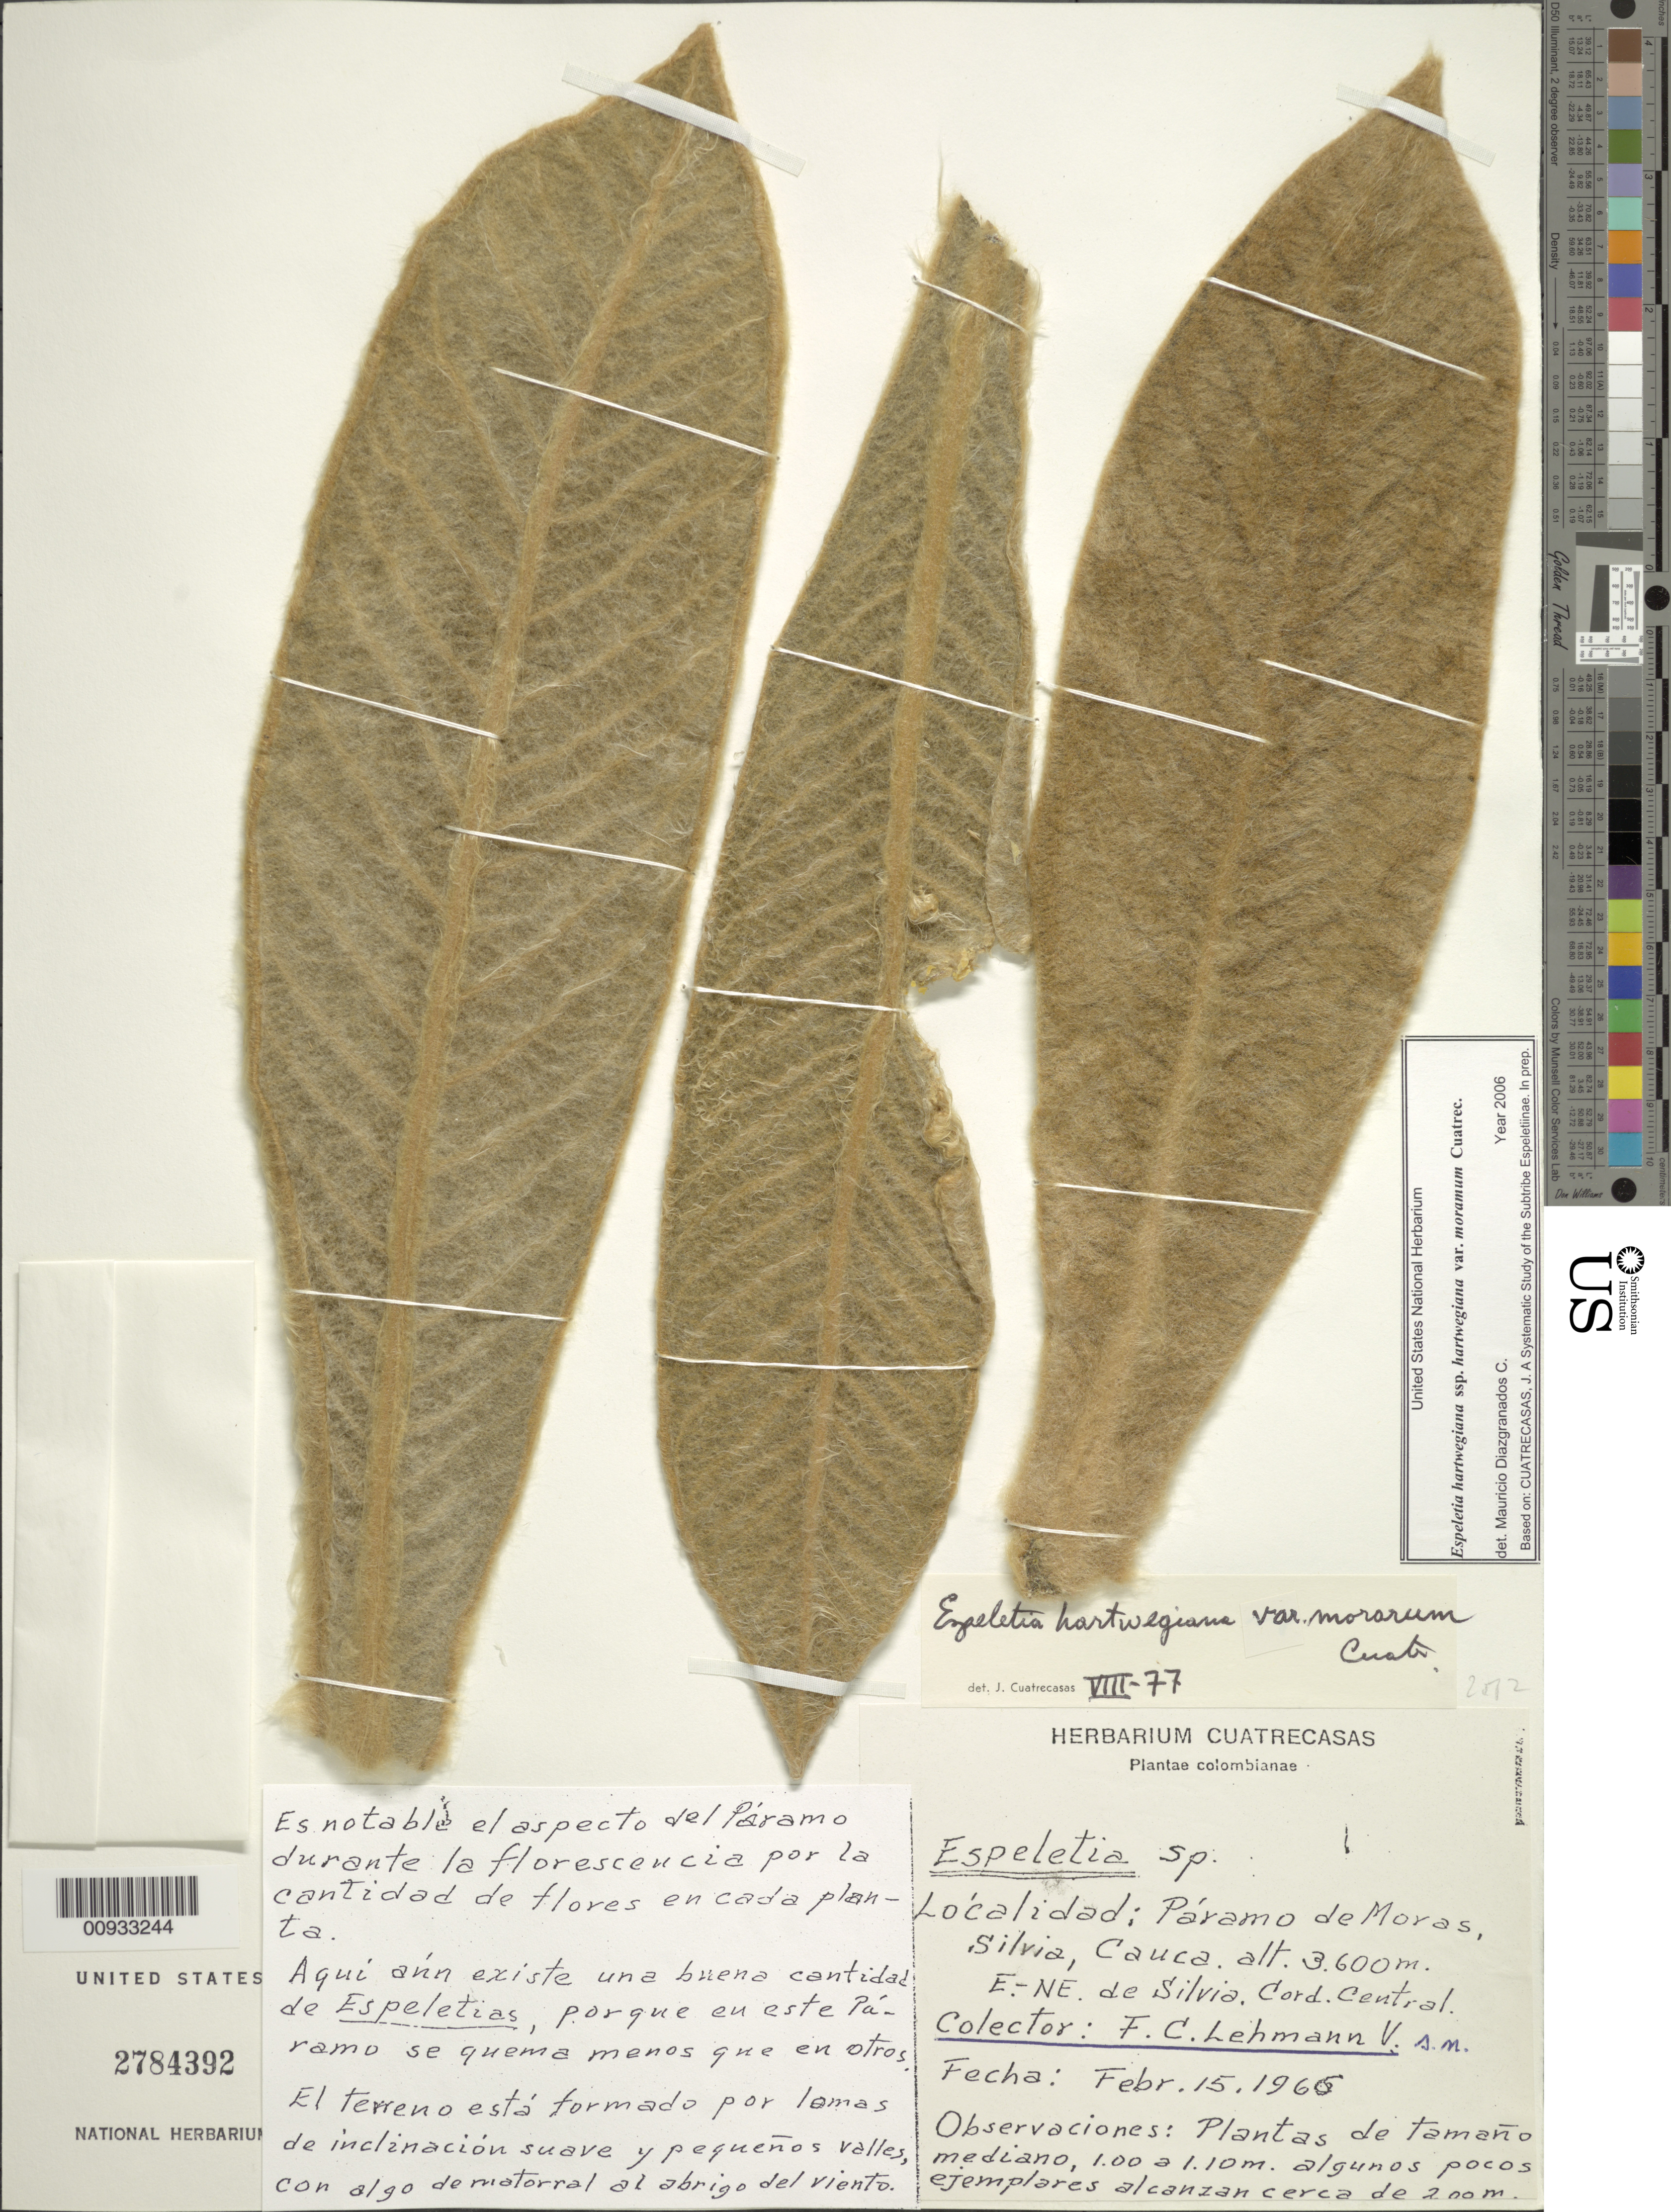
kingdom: Plantae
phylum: Tracheophyta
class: Magnoliopsida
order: Asterales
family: Asteraceae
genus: Espeletia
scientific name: Espeletia hartwegiana var. morarum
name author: Cuatrec.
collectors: F. Lehmann v.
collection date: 1966-02-15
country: Colombia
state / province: Cauca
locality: Paramo de Moras, Silvia, E.-NE. de Silvia, Cord. Central.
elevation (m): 3600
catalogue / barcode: US 2784392